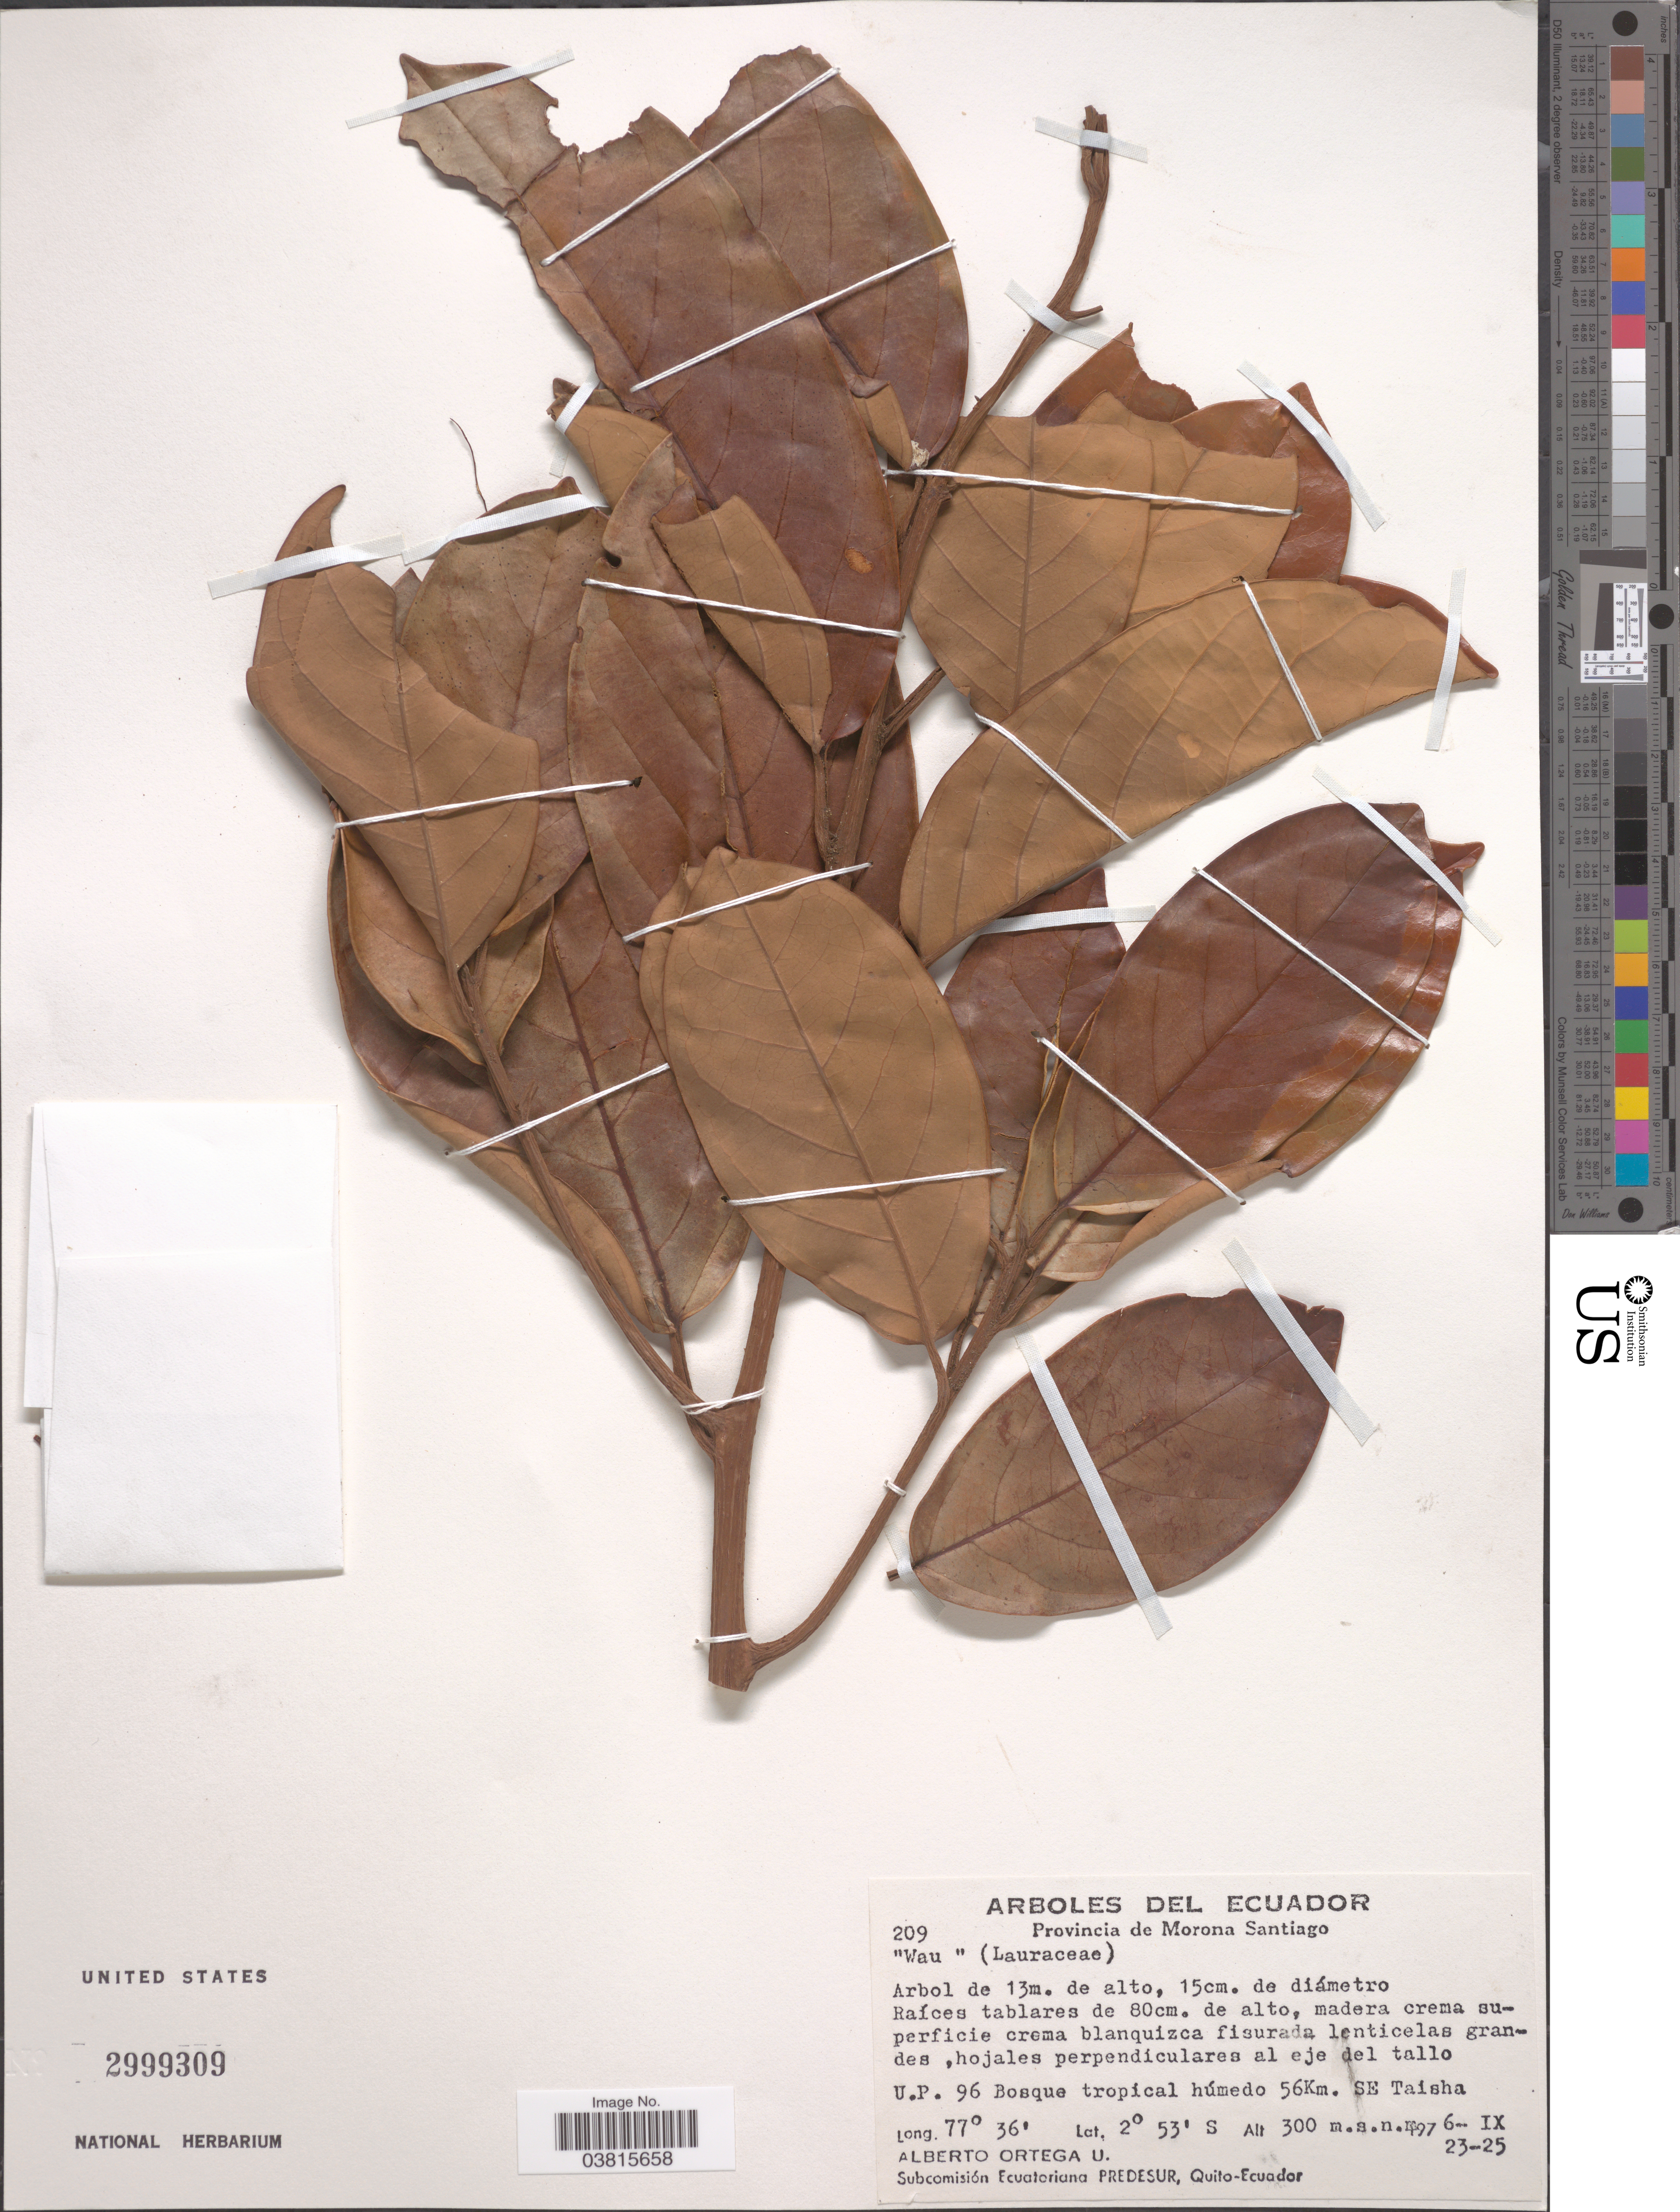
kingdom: Plantae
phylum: Tracheophyta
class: Magnoliopsida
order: Laurales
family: Lauraceae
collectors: A. T. Ortega U.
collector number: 209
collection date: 1976-09-23/1976-09-25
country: Ecuador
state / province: Morona-Santiago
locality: U.P. 96 Bosque tropical húmedo 56Km. SE Taisha.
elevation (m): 300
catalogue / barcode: US 2999309